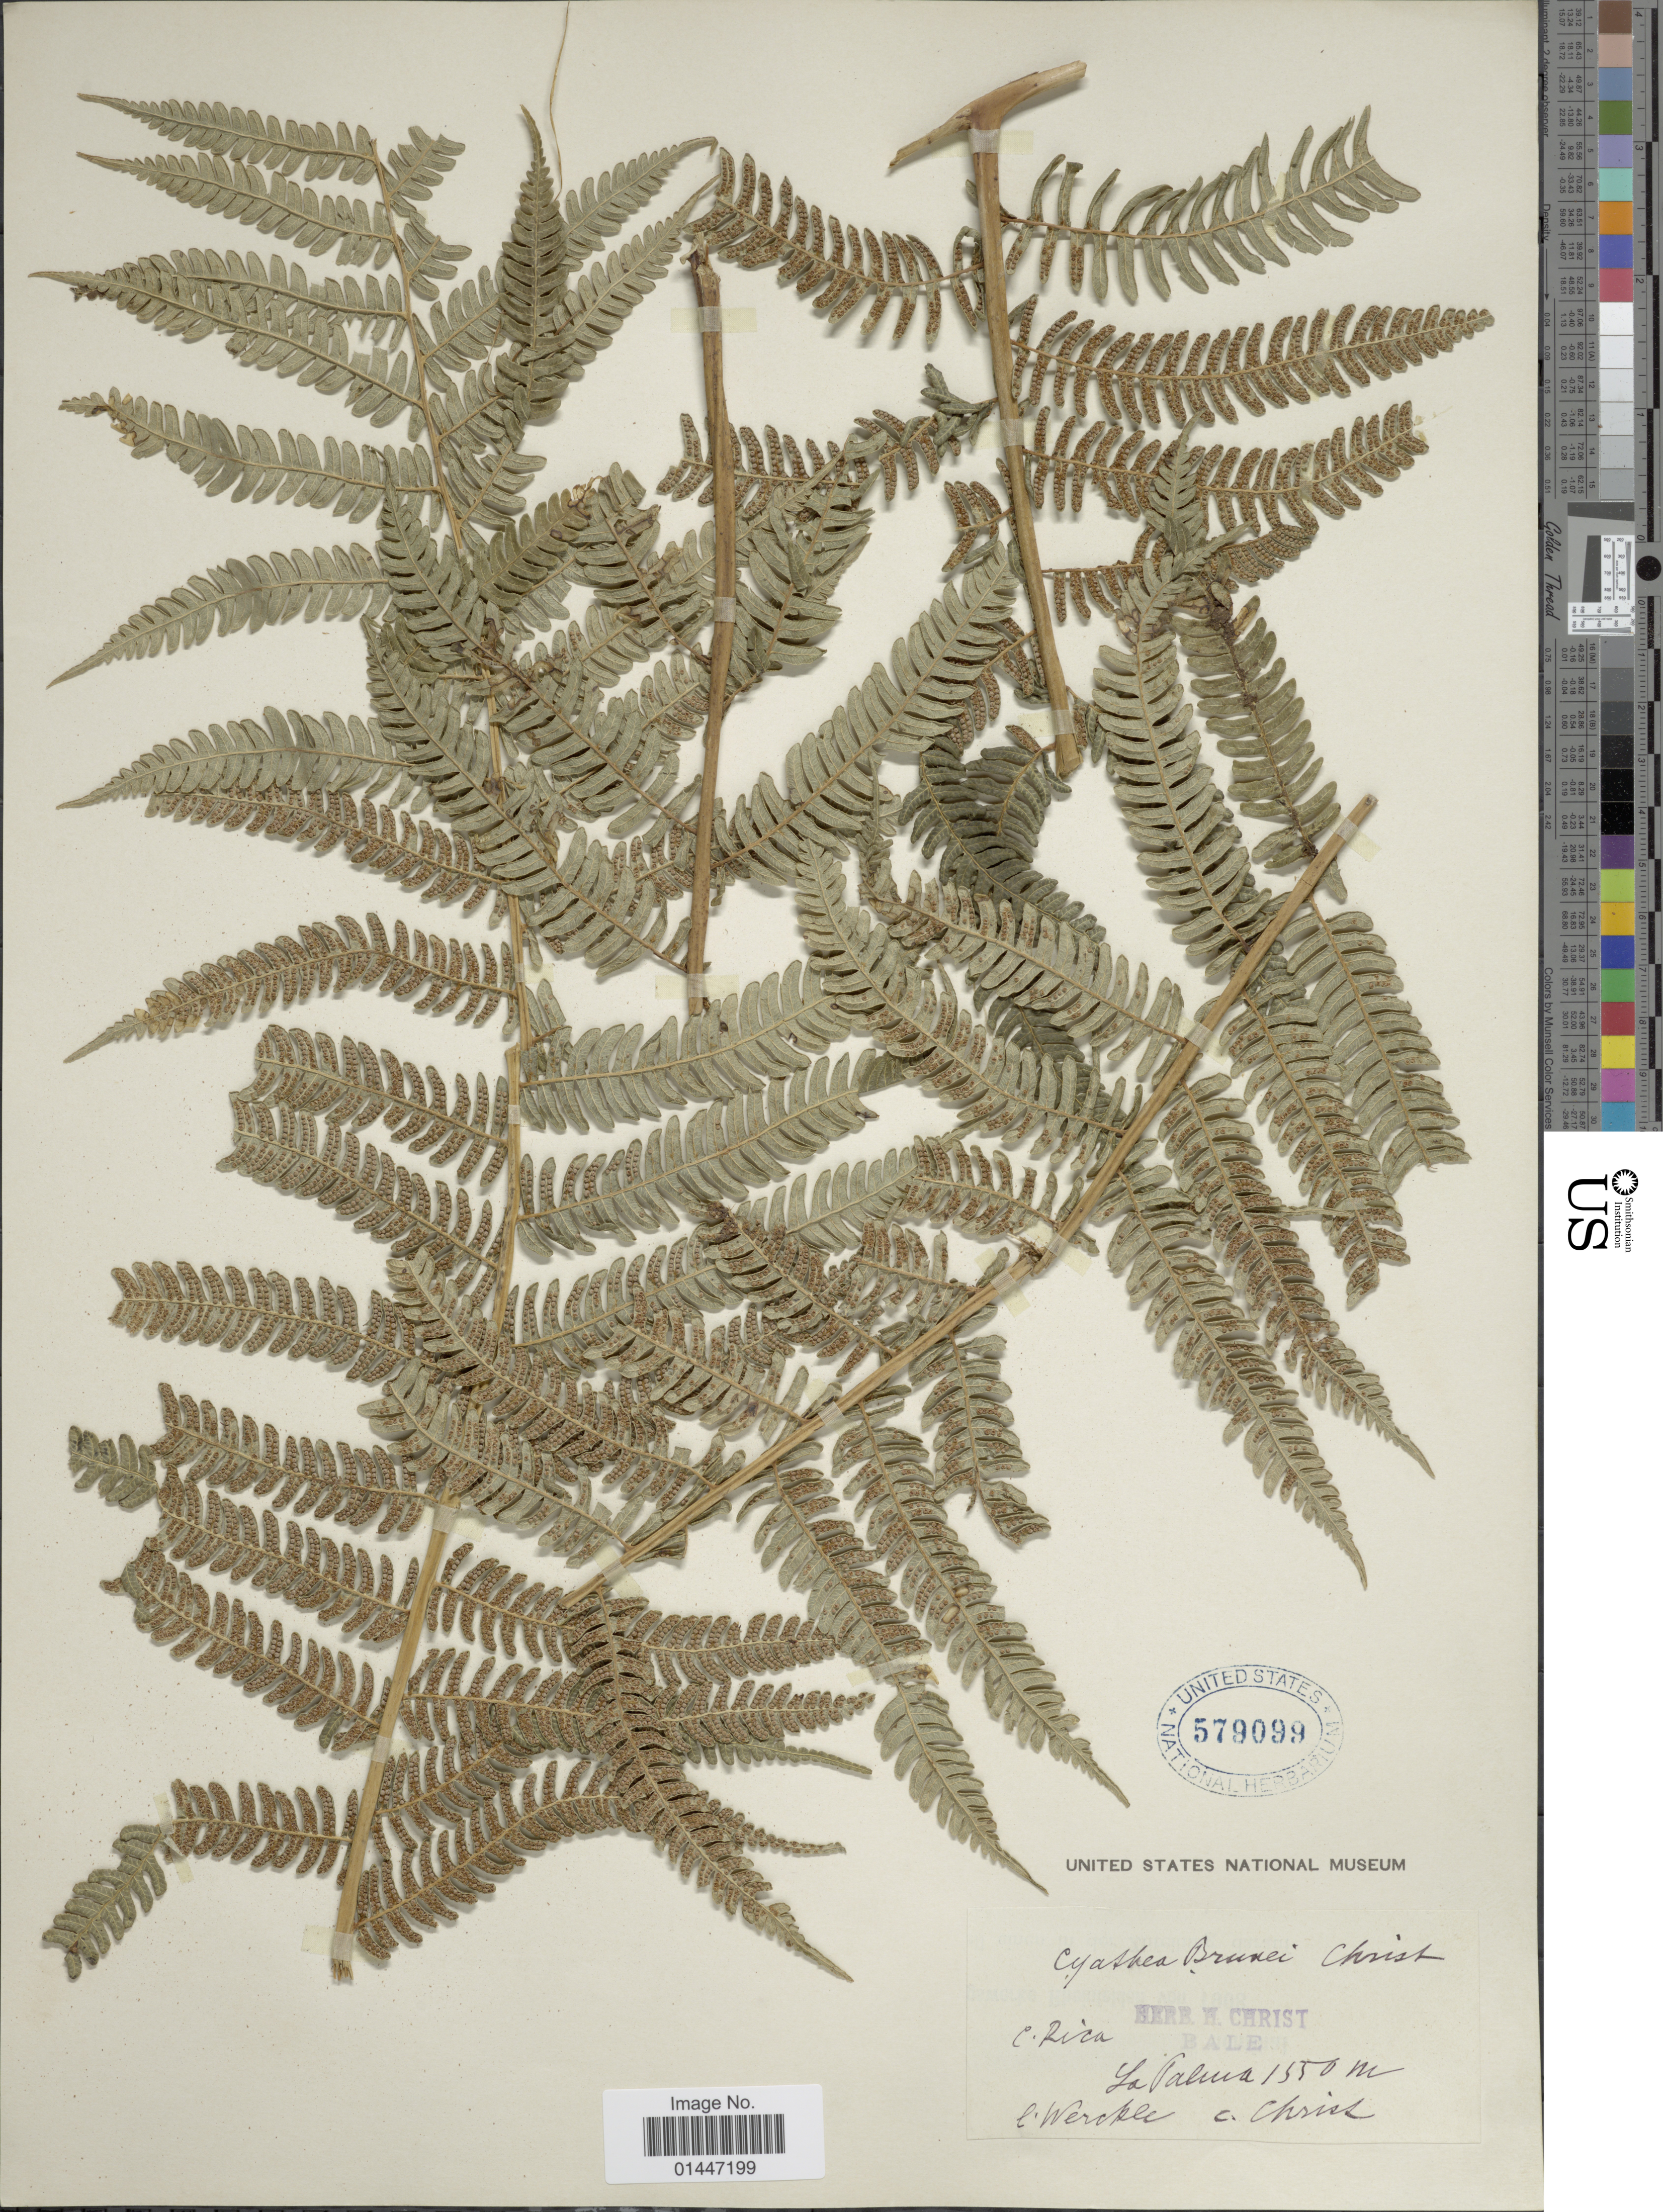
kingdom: Plantae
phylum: Tracheophyta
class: Polypodiopsida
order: Cyatheales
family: Cyatheaceae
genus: Sphaeropteris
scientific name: Sphaeropteris brunei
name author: (Christ) R.M. Tryon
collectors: C. C Wercklé & Christ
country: Costa Rica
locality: La Palma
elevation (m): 1550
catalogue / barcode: US 579099